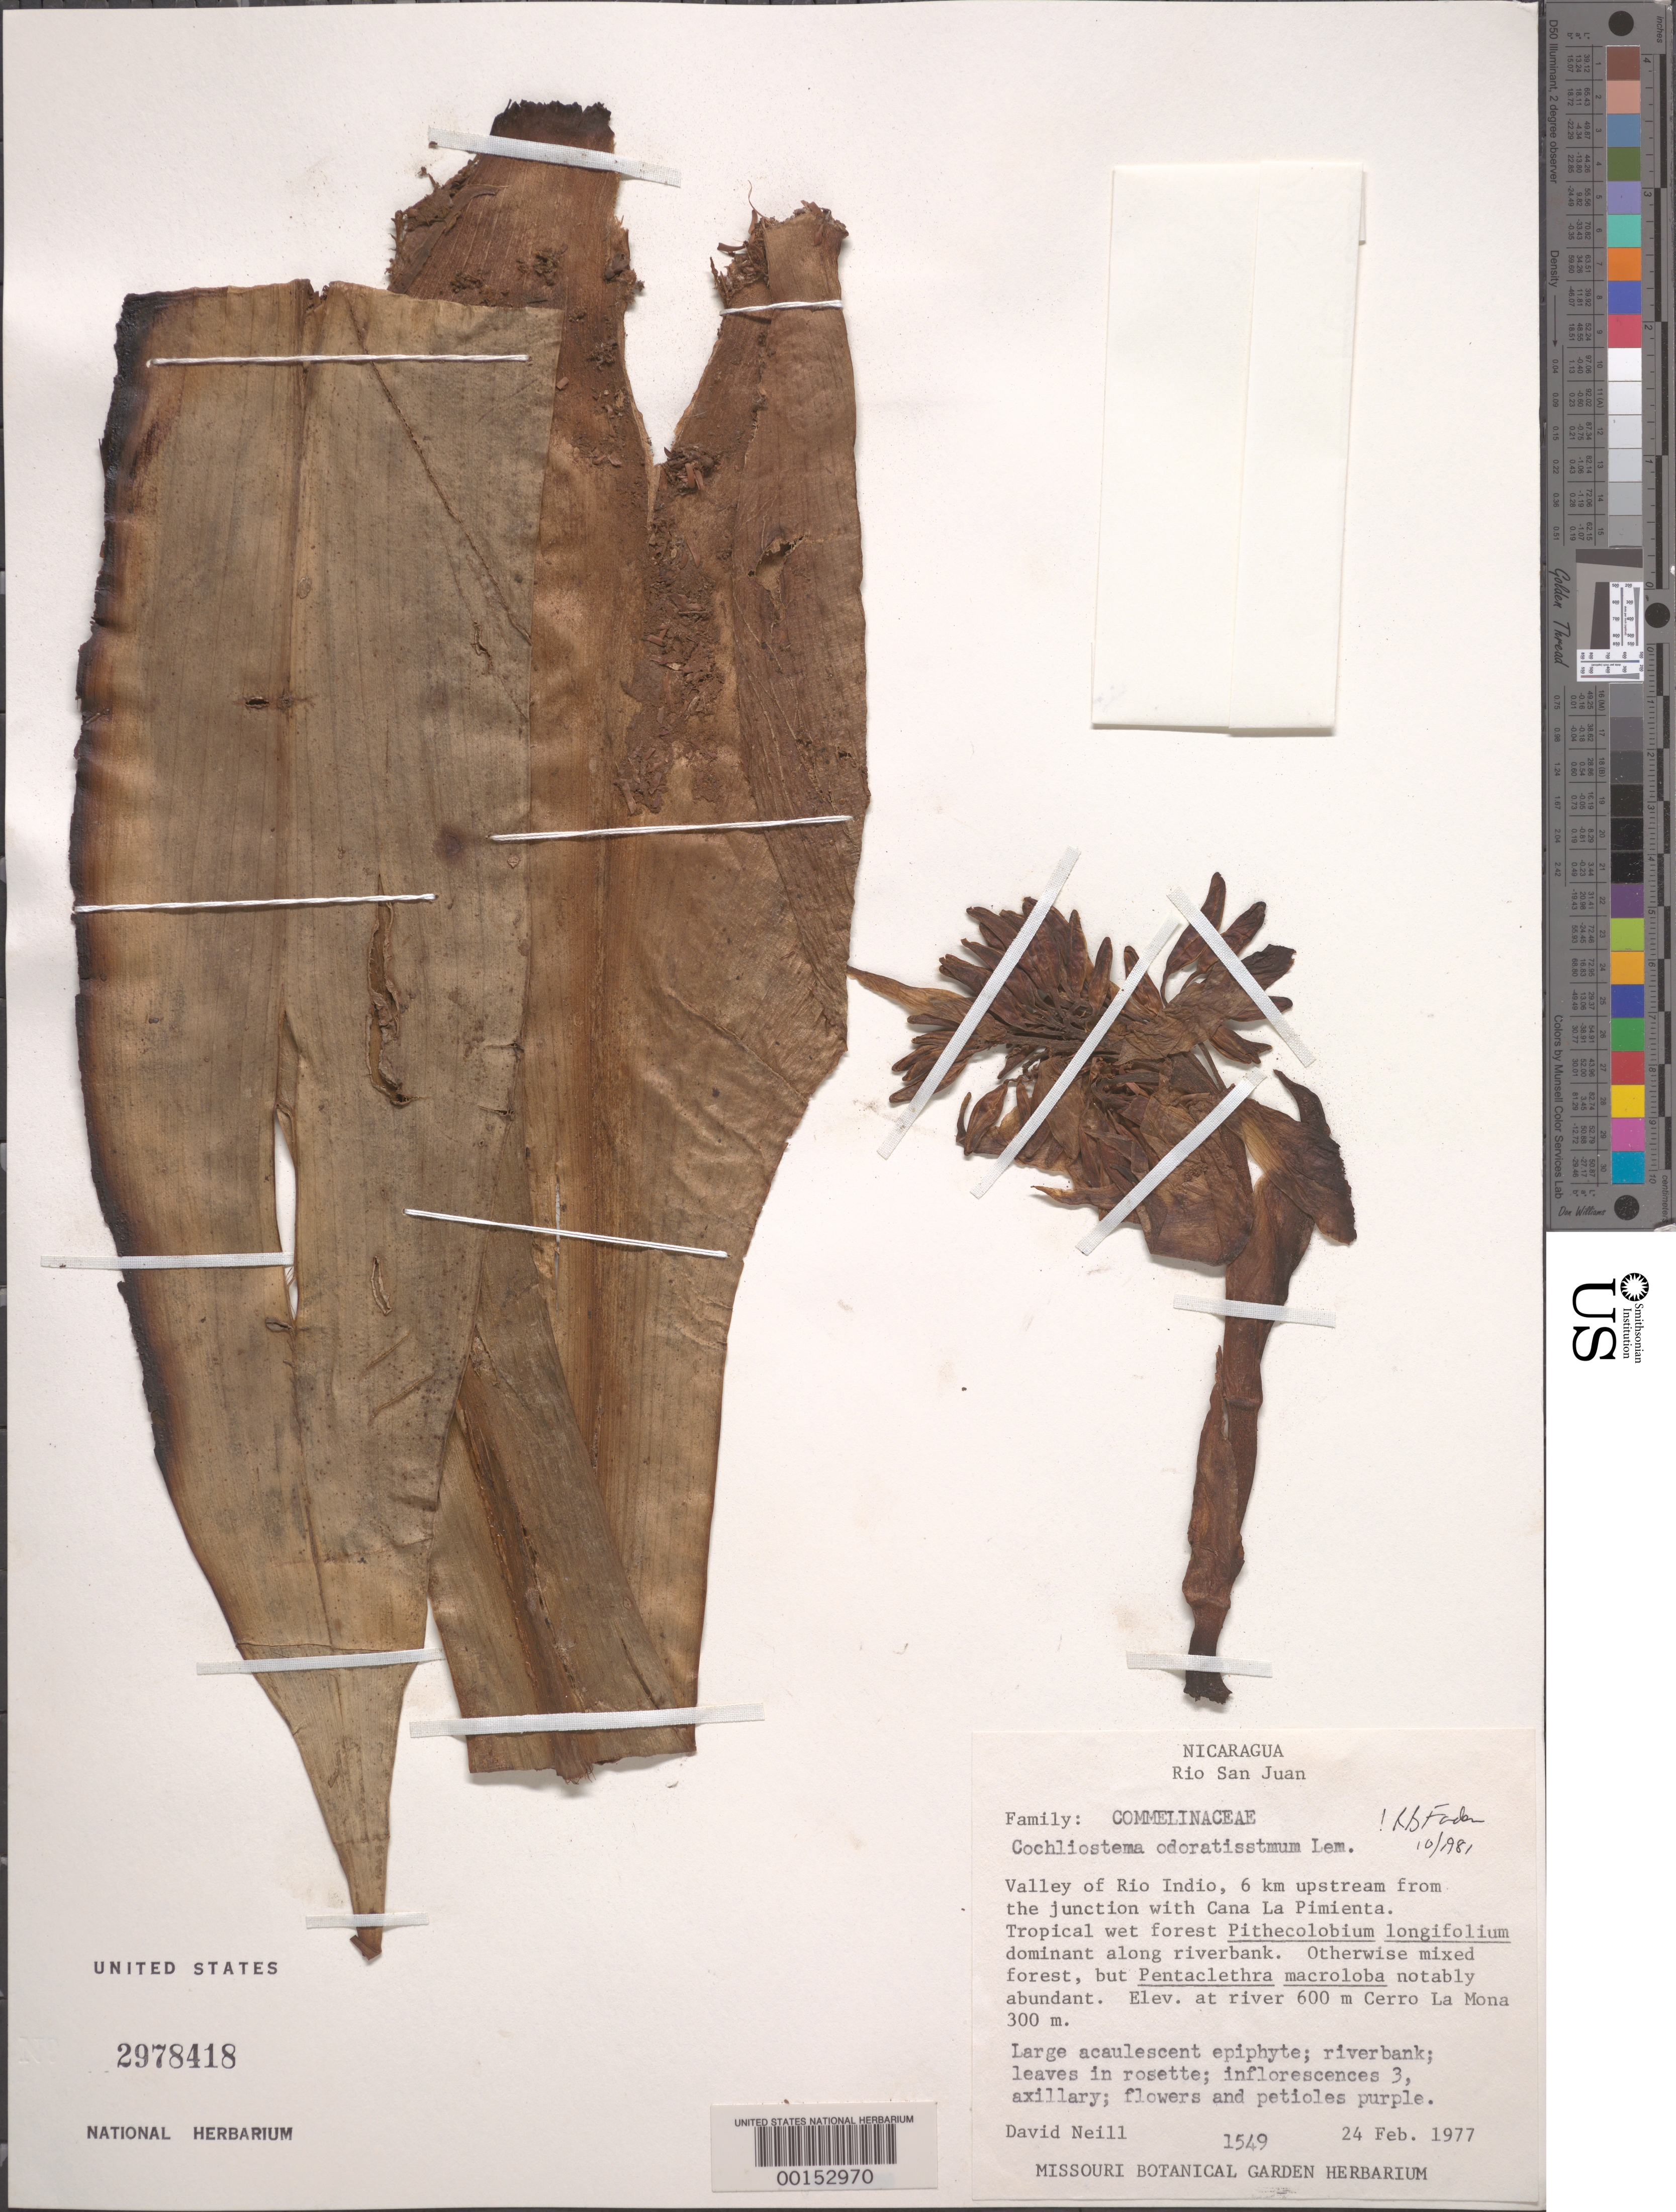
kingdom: Plantae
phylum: Tracheophyta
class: Liliopsida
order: Commelinales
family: Commelinaceae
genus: Cochliostema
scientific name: Cochliostema odoratissimum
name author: Lem.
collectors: D. A. Neill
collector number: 1549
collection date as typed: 24 Feb 1977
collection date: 1977-02-24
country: Nicaragua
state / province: Río San Juan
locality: Valley of rio indio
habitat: Tropical wet forest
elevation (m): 600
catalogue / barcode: US 2978418